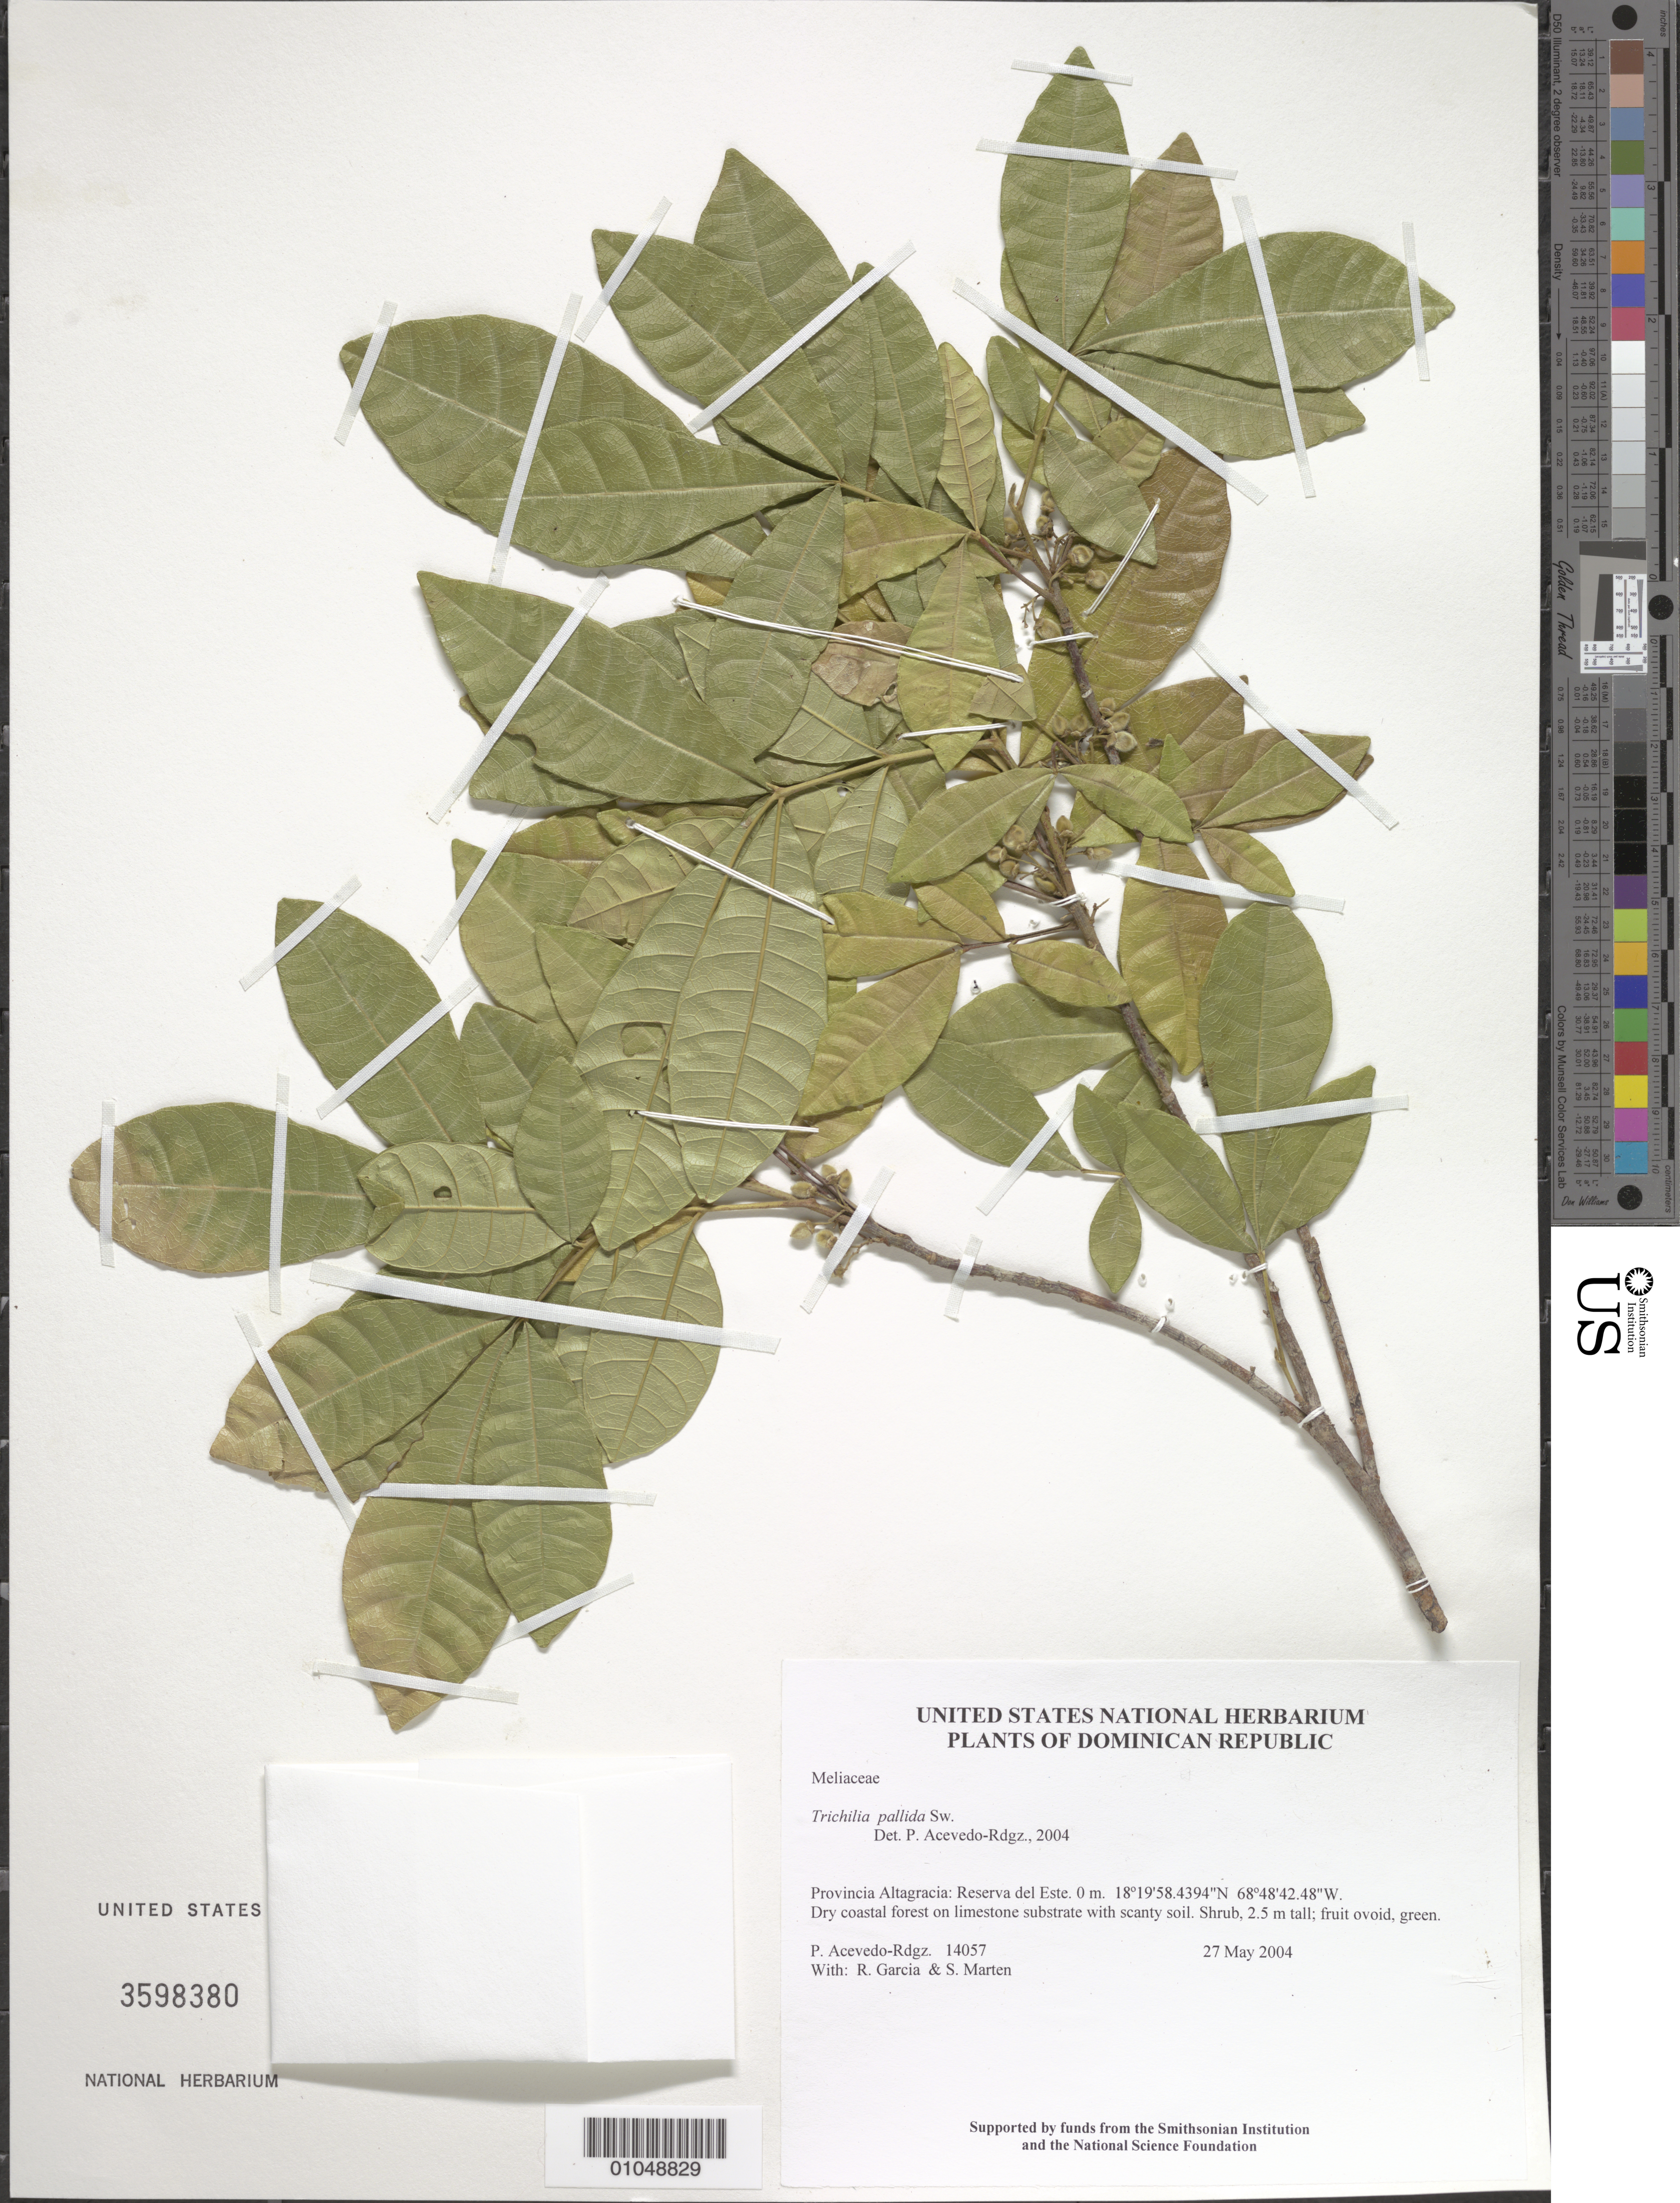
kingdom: Plantae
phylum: Tracheophyta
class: Magnoliopsida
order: Sapindales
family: Meliaceae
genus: Trichilia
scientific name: Trichilia pallida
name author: Sw.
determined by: Acevedo-Rodríguez, P., (BOT), Smithsonian Institution - National Museum of Natural History (UNITED STATES)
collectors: P. Acevedo-Rodr., R. G. García & S. Marten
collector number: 14057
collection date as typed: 27 May 2004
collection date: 2004-05-27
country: Dominican Republic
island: Hispaniola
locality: Provincia Altagracia: Reserva del Este.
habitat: Dry coastal forest on limestone substrate with scanty soil.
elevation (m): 0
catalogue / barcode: US 3598380